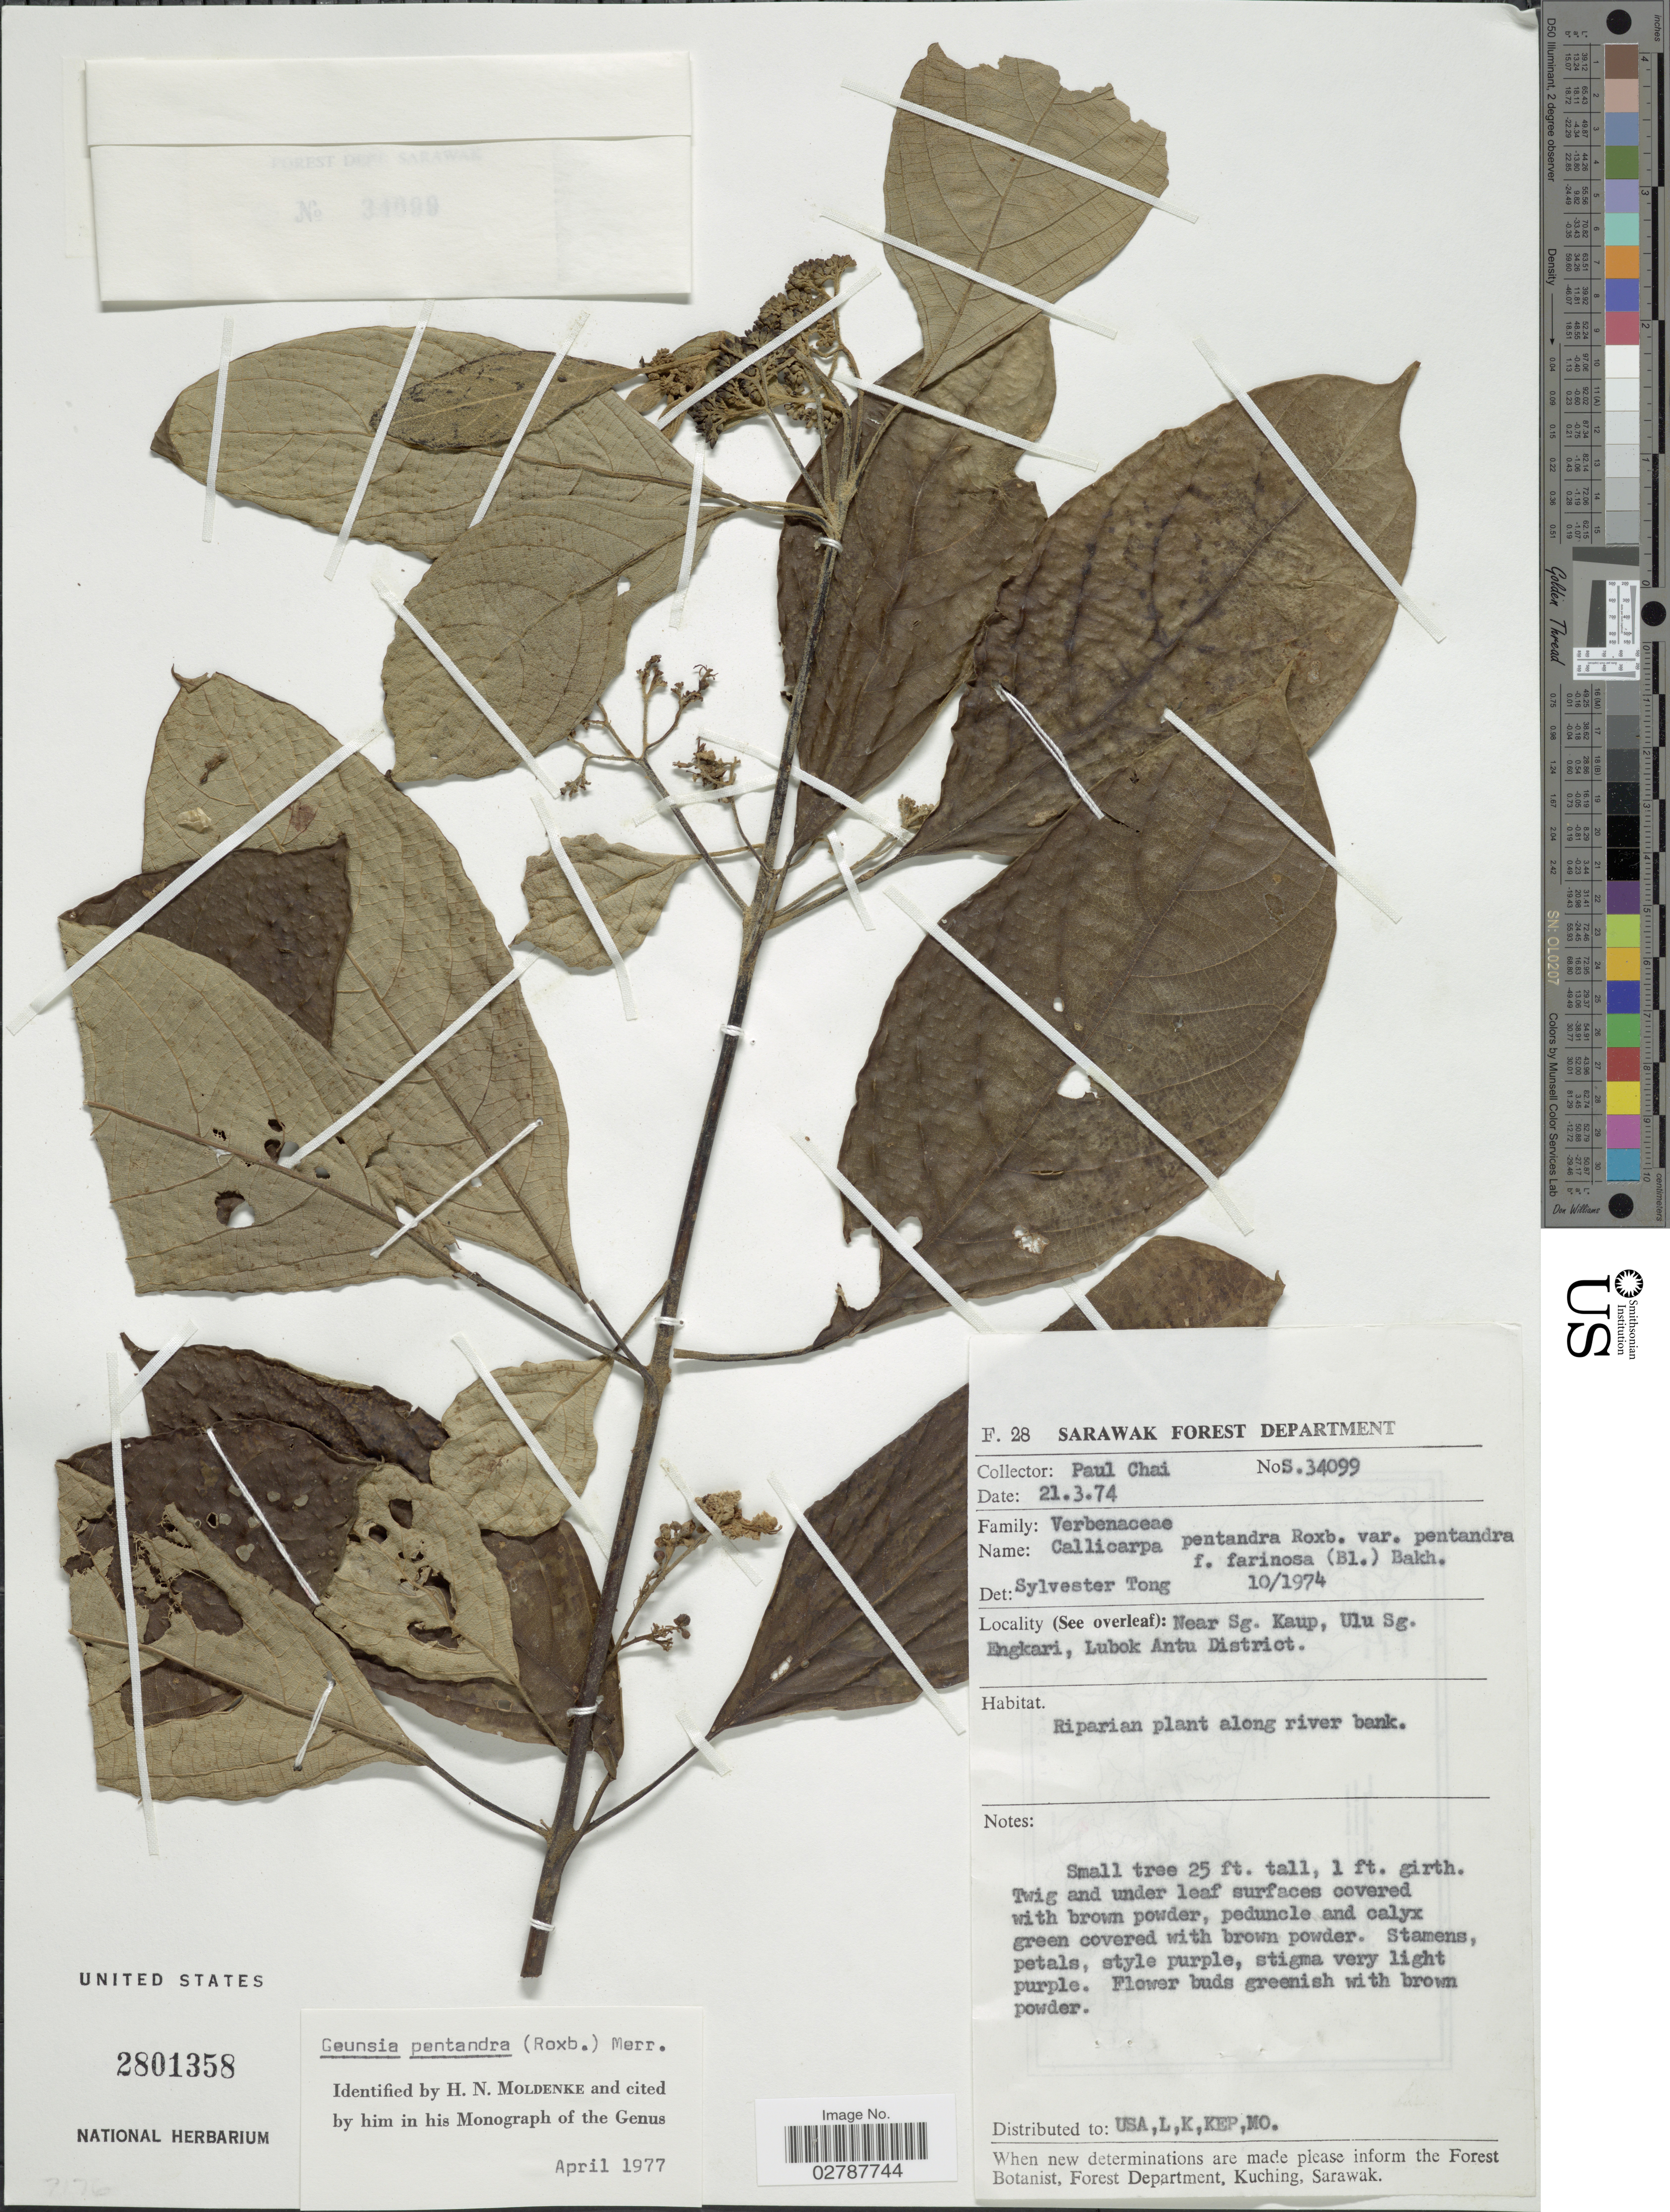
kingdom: Plantae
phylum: Tracheophyta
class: Magnoliopsida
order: Lamiales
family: Lamiaceae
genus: Callicarpa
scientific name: Callicarpa pentandra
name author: Roxb.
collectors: P. Chai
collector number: S34099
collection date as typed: Transcribed d/m/y: 21/3/74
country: Malaysia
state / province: Sarawak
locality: Near Sg. Kaup, Ulu Sg. Engkari, Lubok Antu District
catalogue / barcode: US 2801358